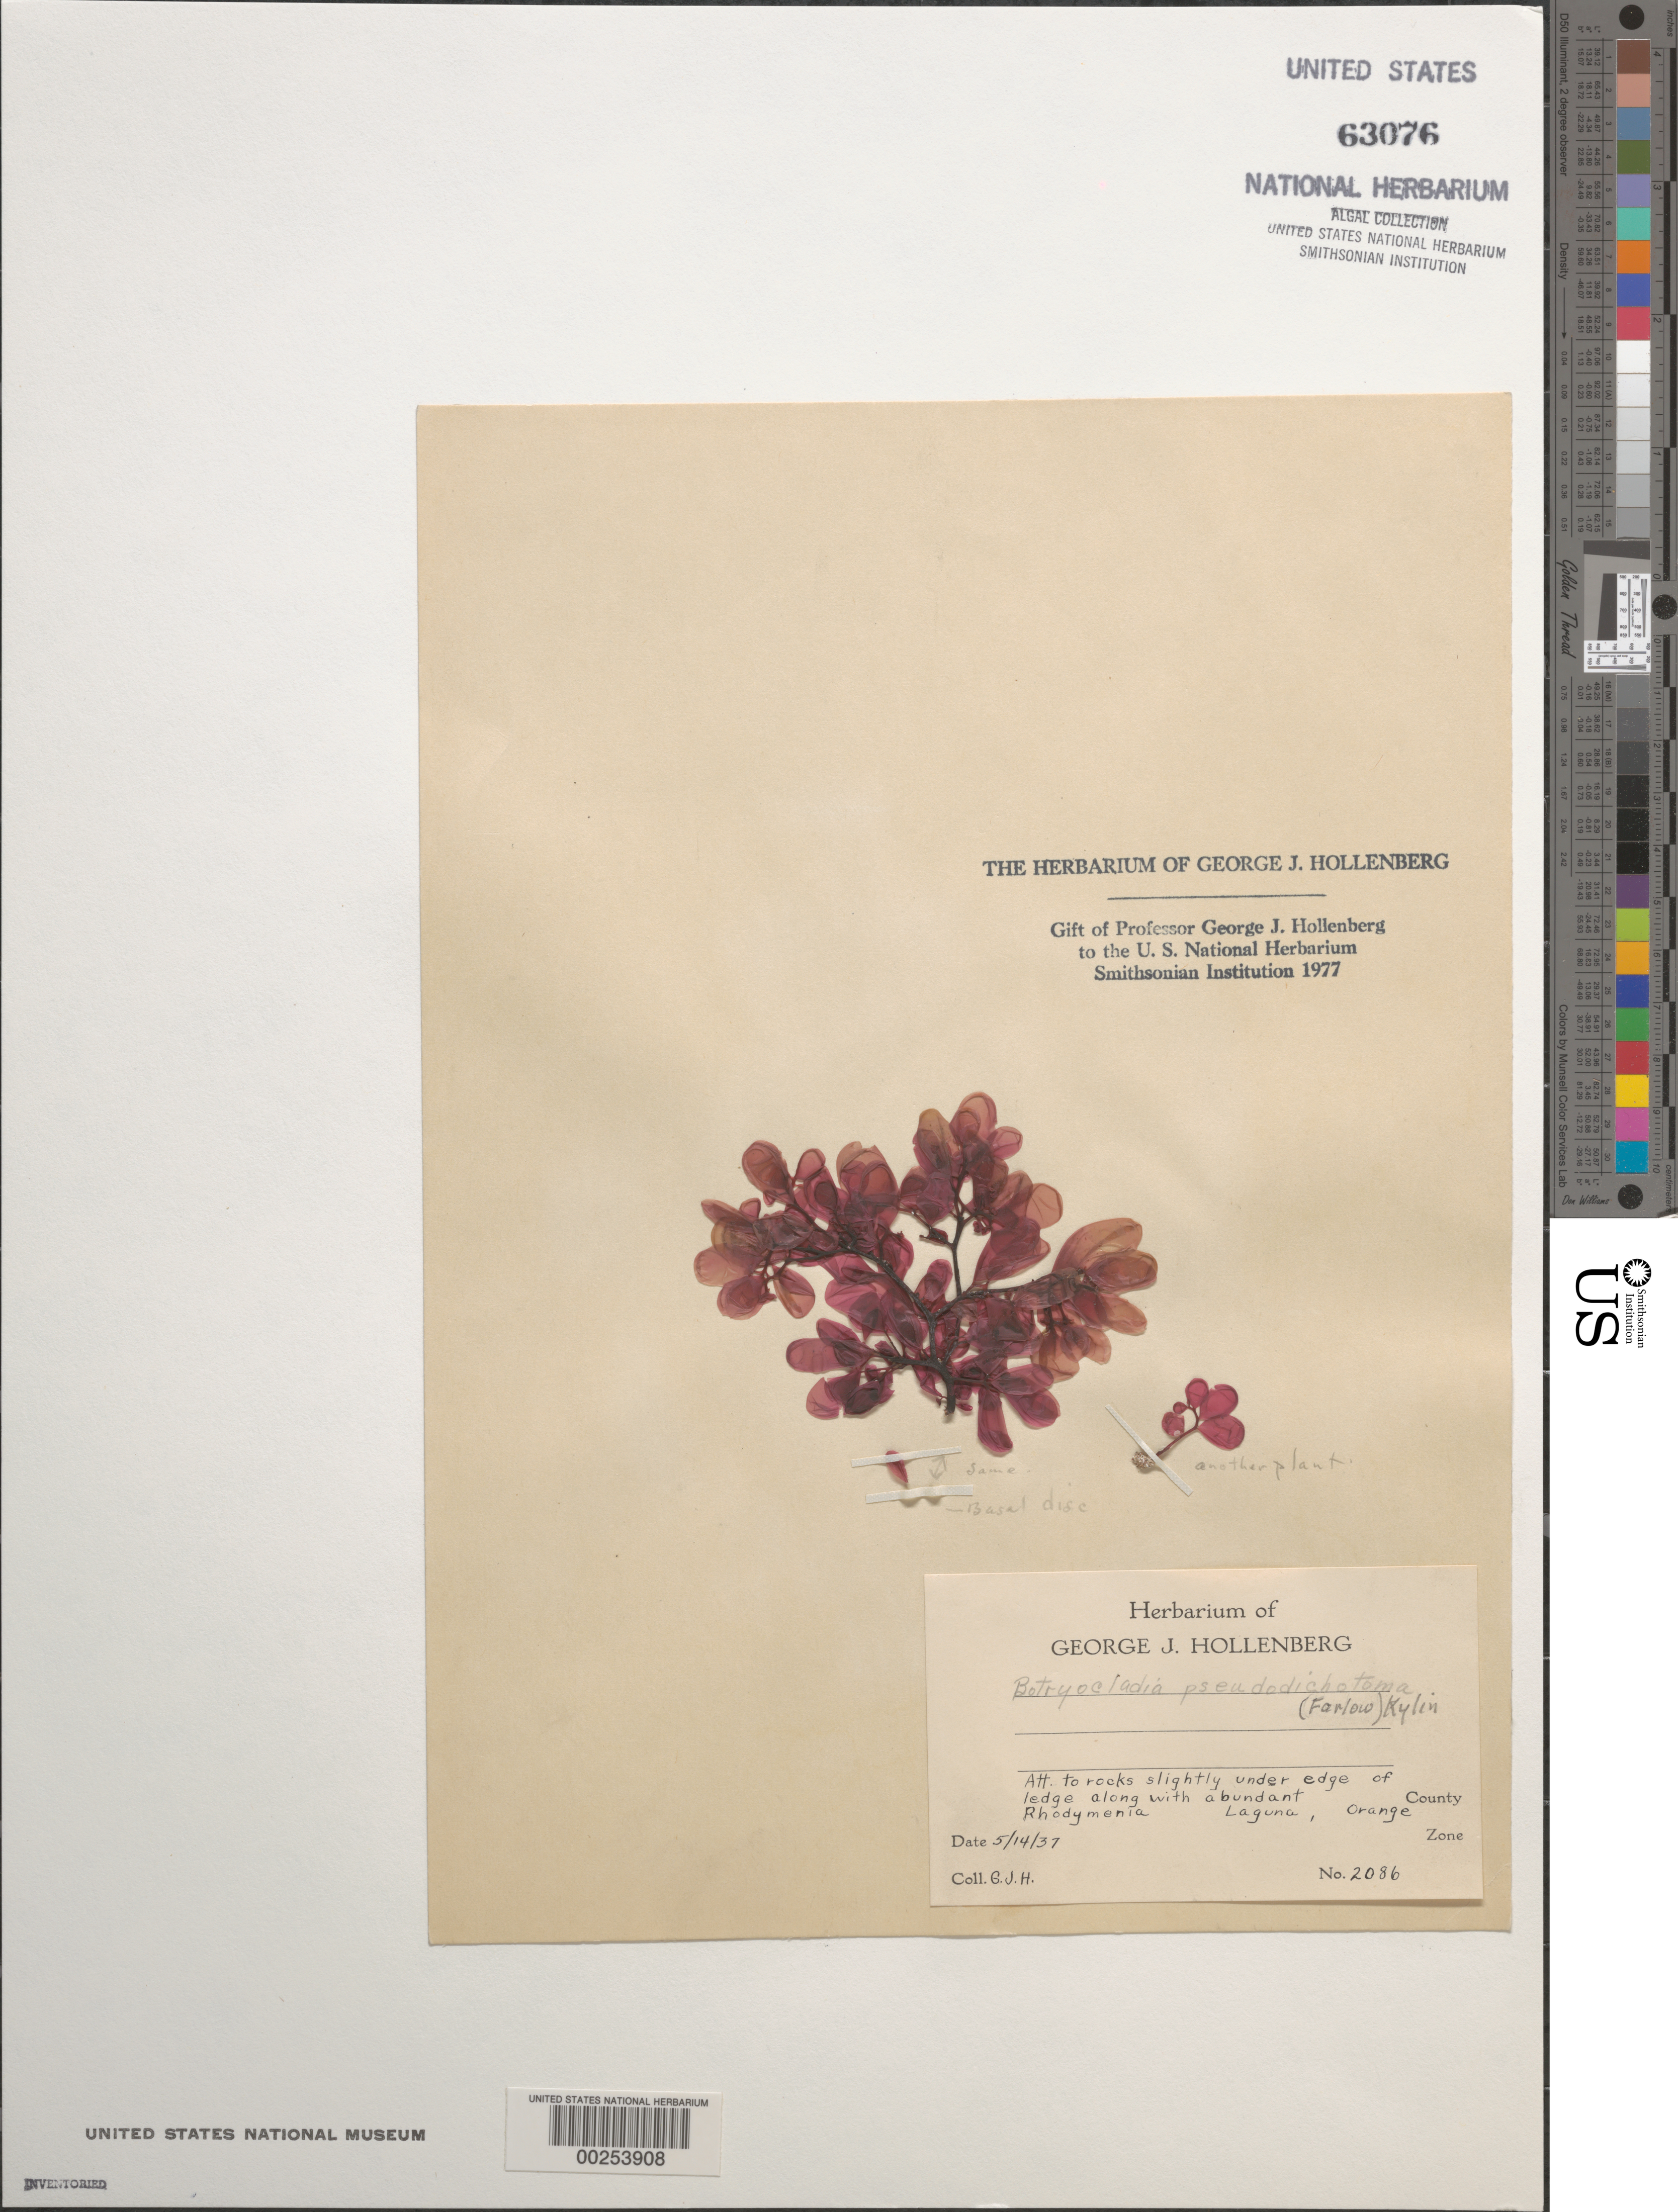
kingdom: Plantae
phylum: Rhodophyta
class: Florideophyceae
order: Rhodymeniales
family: Rhodymeniaceae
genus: Botryocladia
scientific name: Botryocladia pseudodichotoma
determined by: Hollenberg, George J.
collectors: G. Hollenberg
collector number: GJH 2086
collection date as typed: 14 May 1937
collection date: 1937-05-14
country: United States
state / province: California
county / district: Orange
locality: Laguna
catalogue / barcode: US 63076